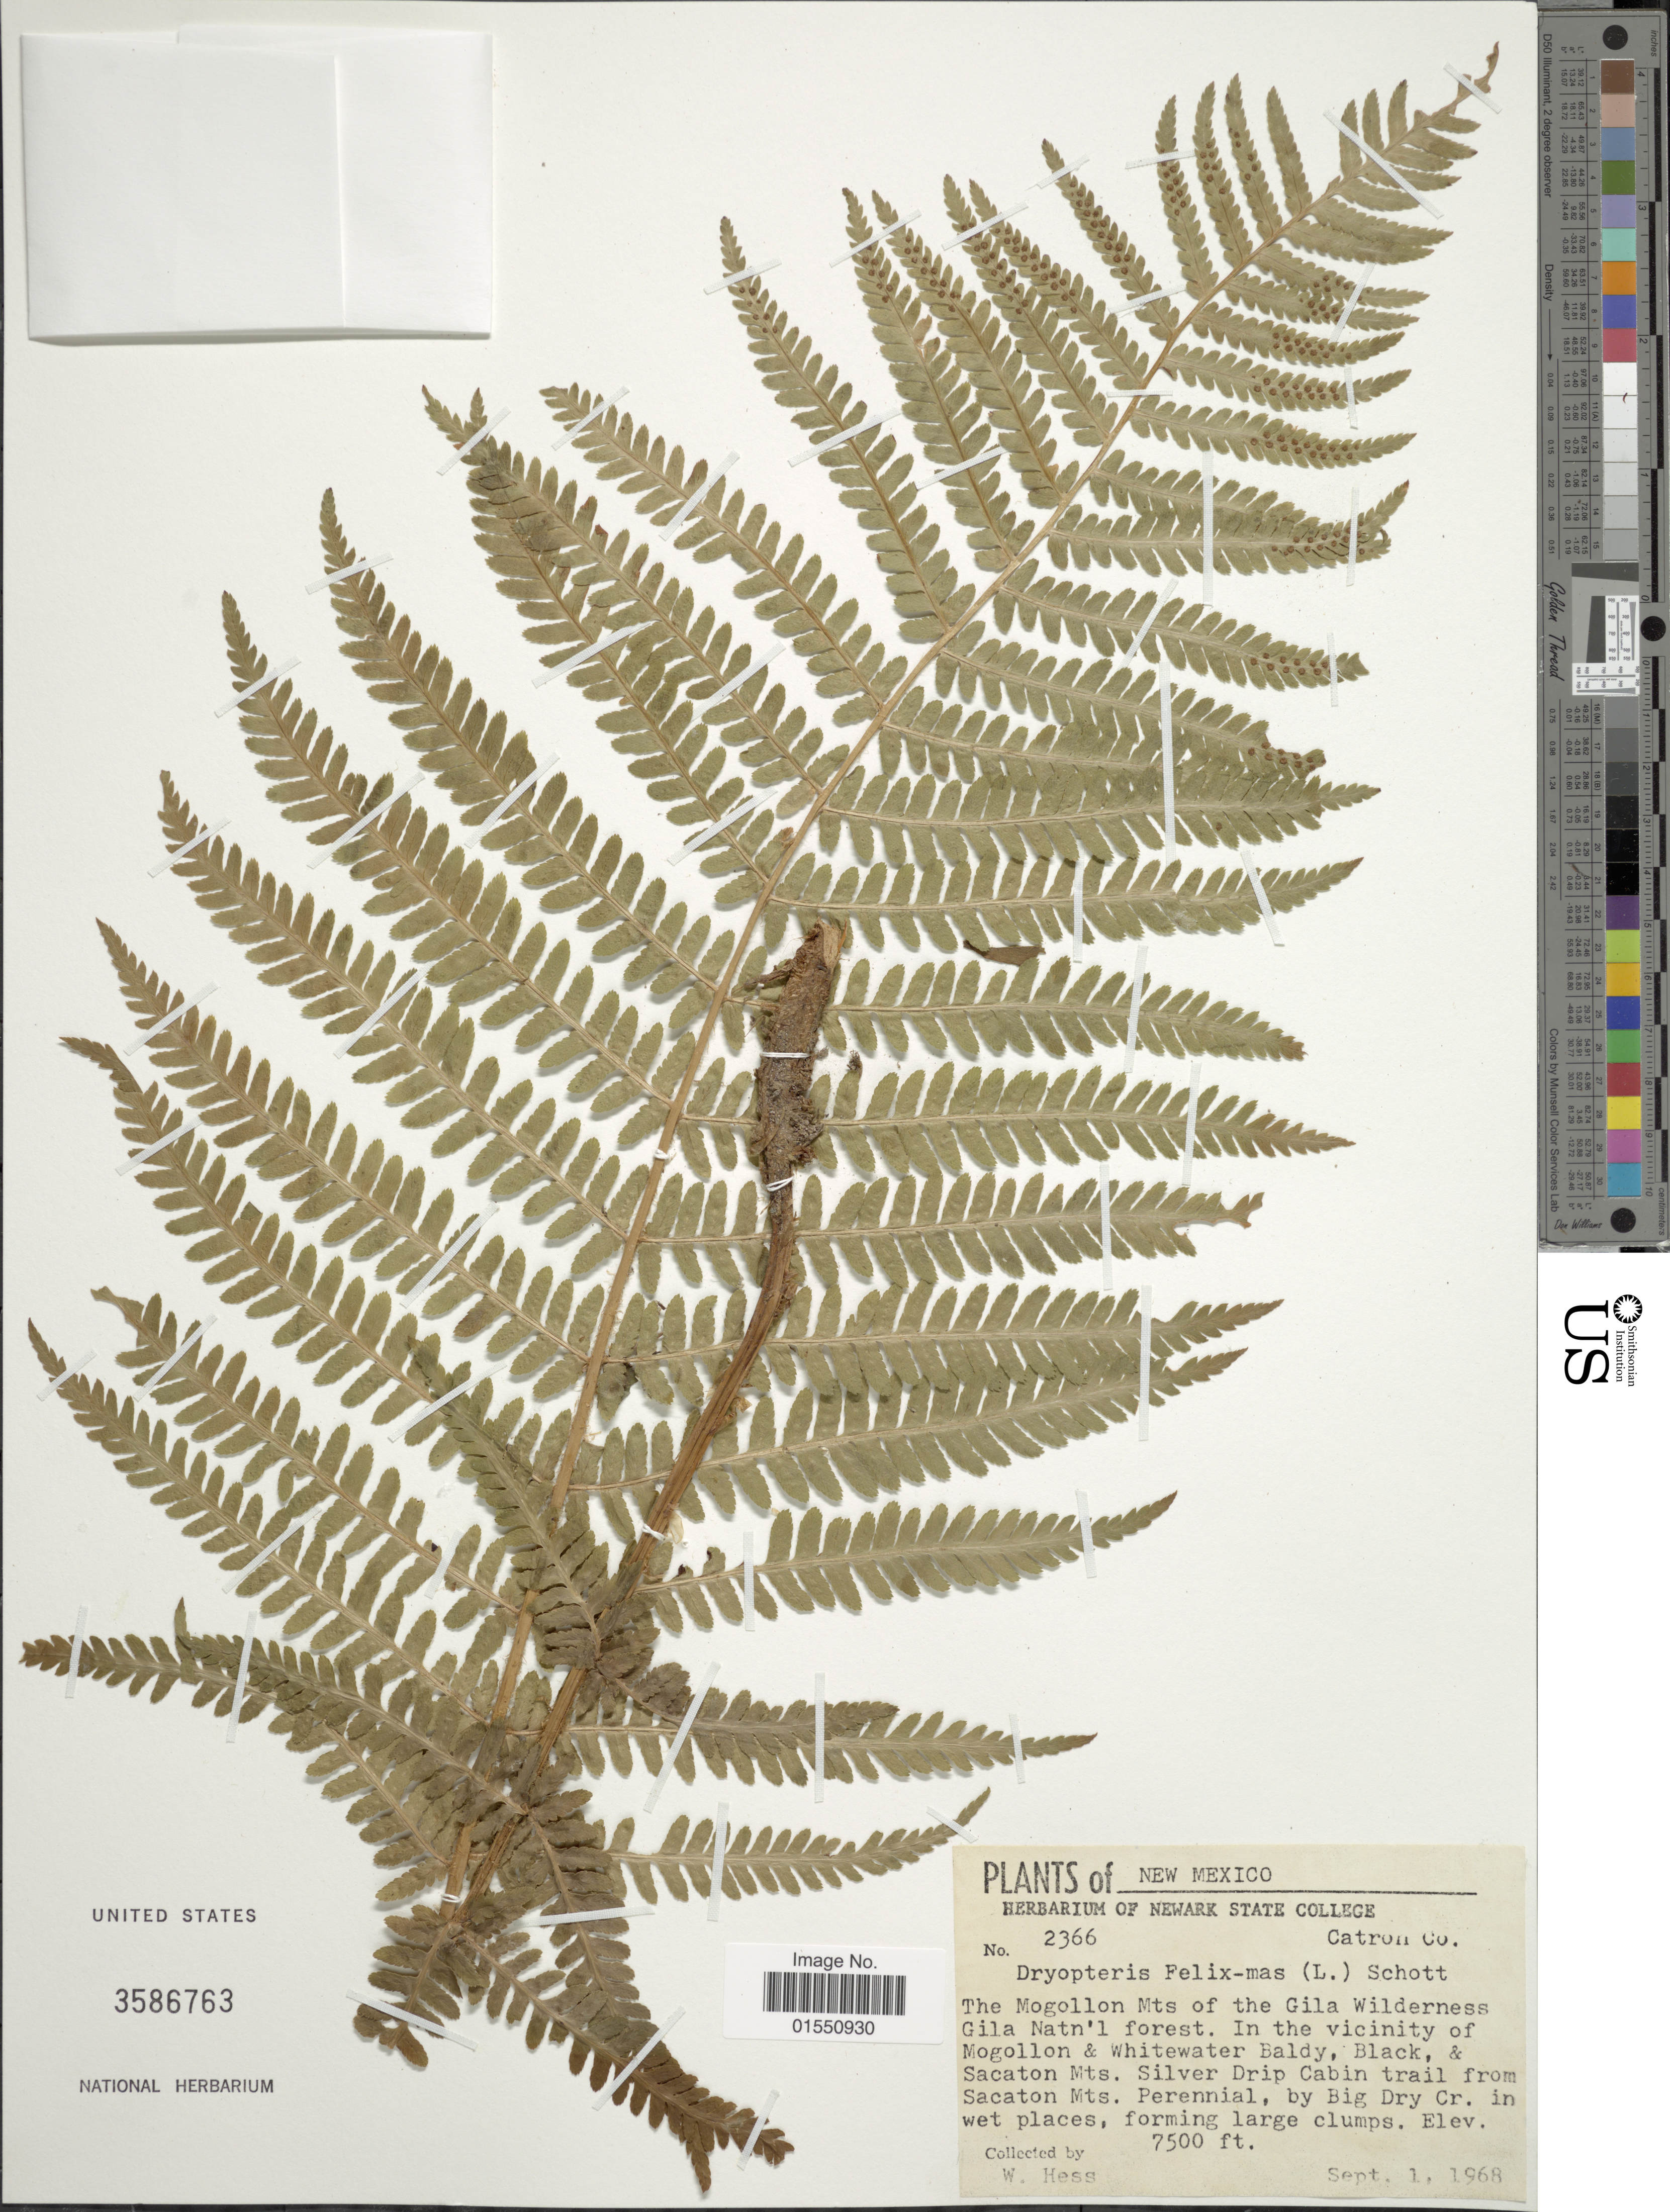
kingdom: Plantae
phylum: Tracheophyta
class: Polypodiopsida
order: Polypodiales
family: Dryopteridaceae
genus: Dryopteris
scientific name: Dryopteris filix-mas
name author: (L.) Schott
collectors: W. Hess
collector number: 2366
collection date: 1968-09-01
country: United States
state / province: New Mexico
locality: Catron Co. The Mogollon Mts of the Gila Wilderness Gila Natn'l forest. In the vicinity of Mogollon & Whitewater Baldy, Black, & Sacaton Mts. Silver Drip Cabin trail from Sacaton Mts. Perennial, by Big Dry Cr. in wet places, forming large clumps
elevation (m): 2286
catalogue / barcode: US 3586763